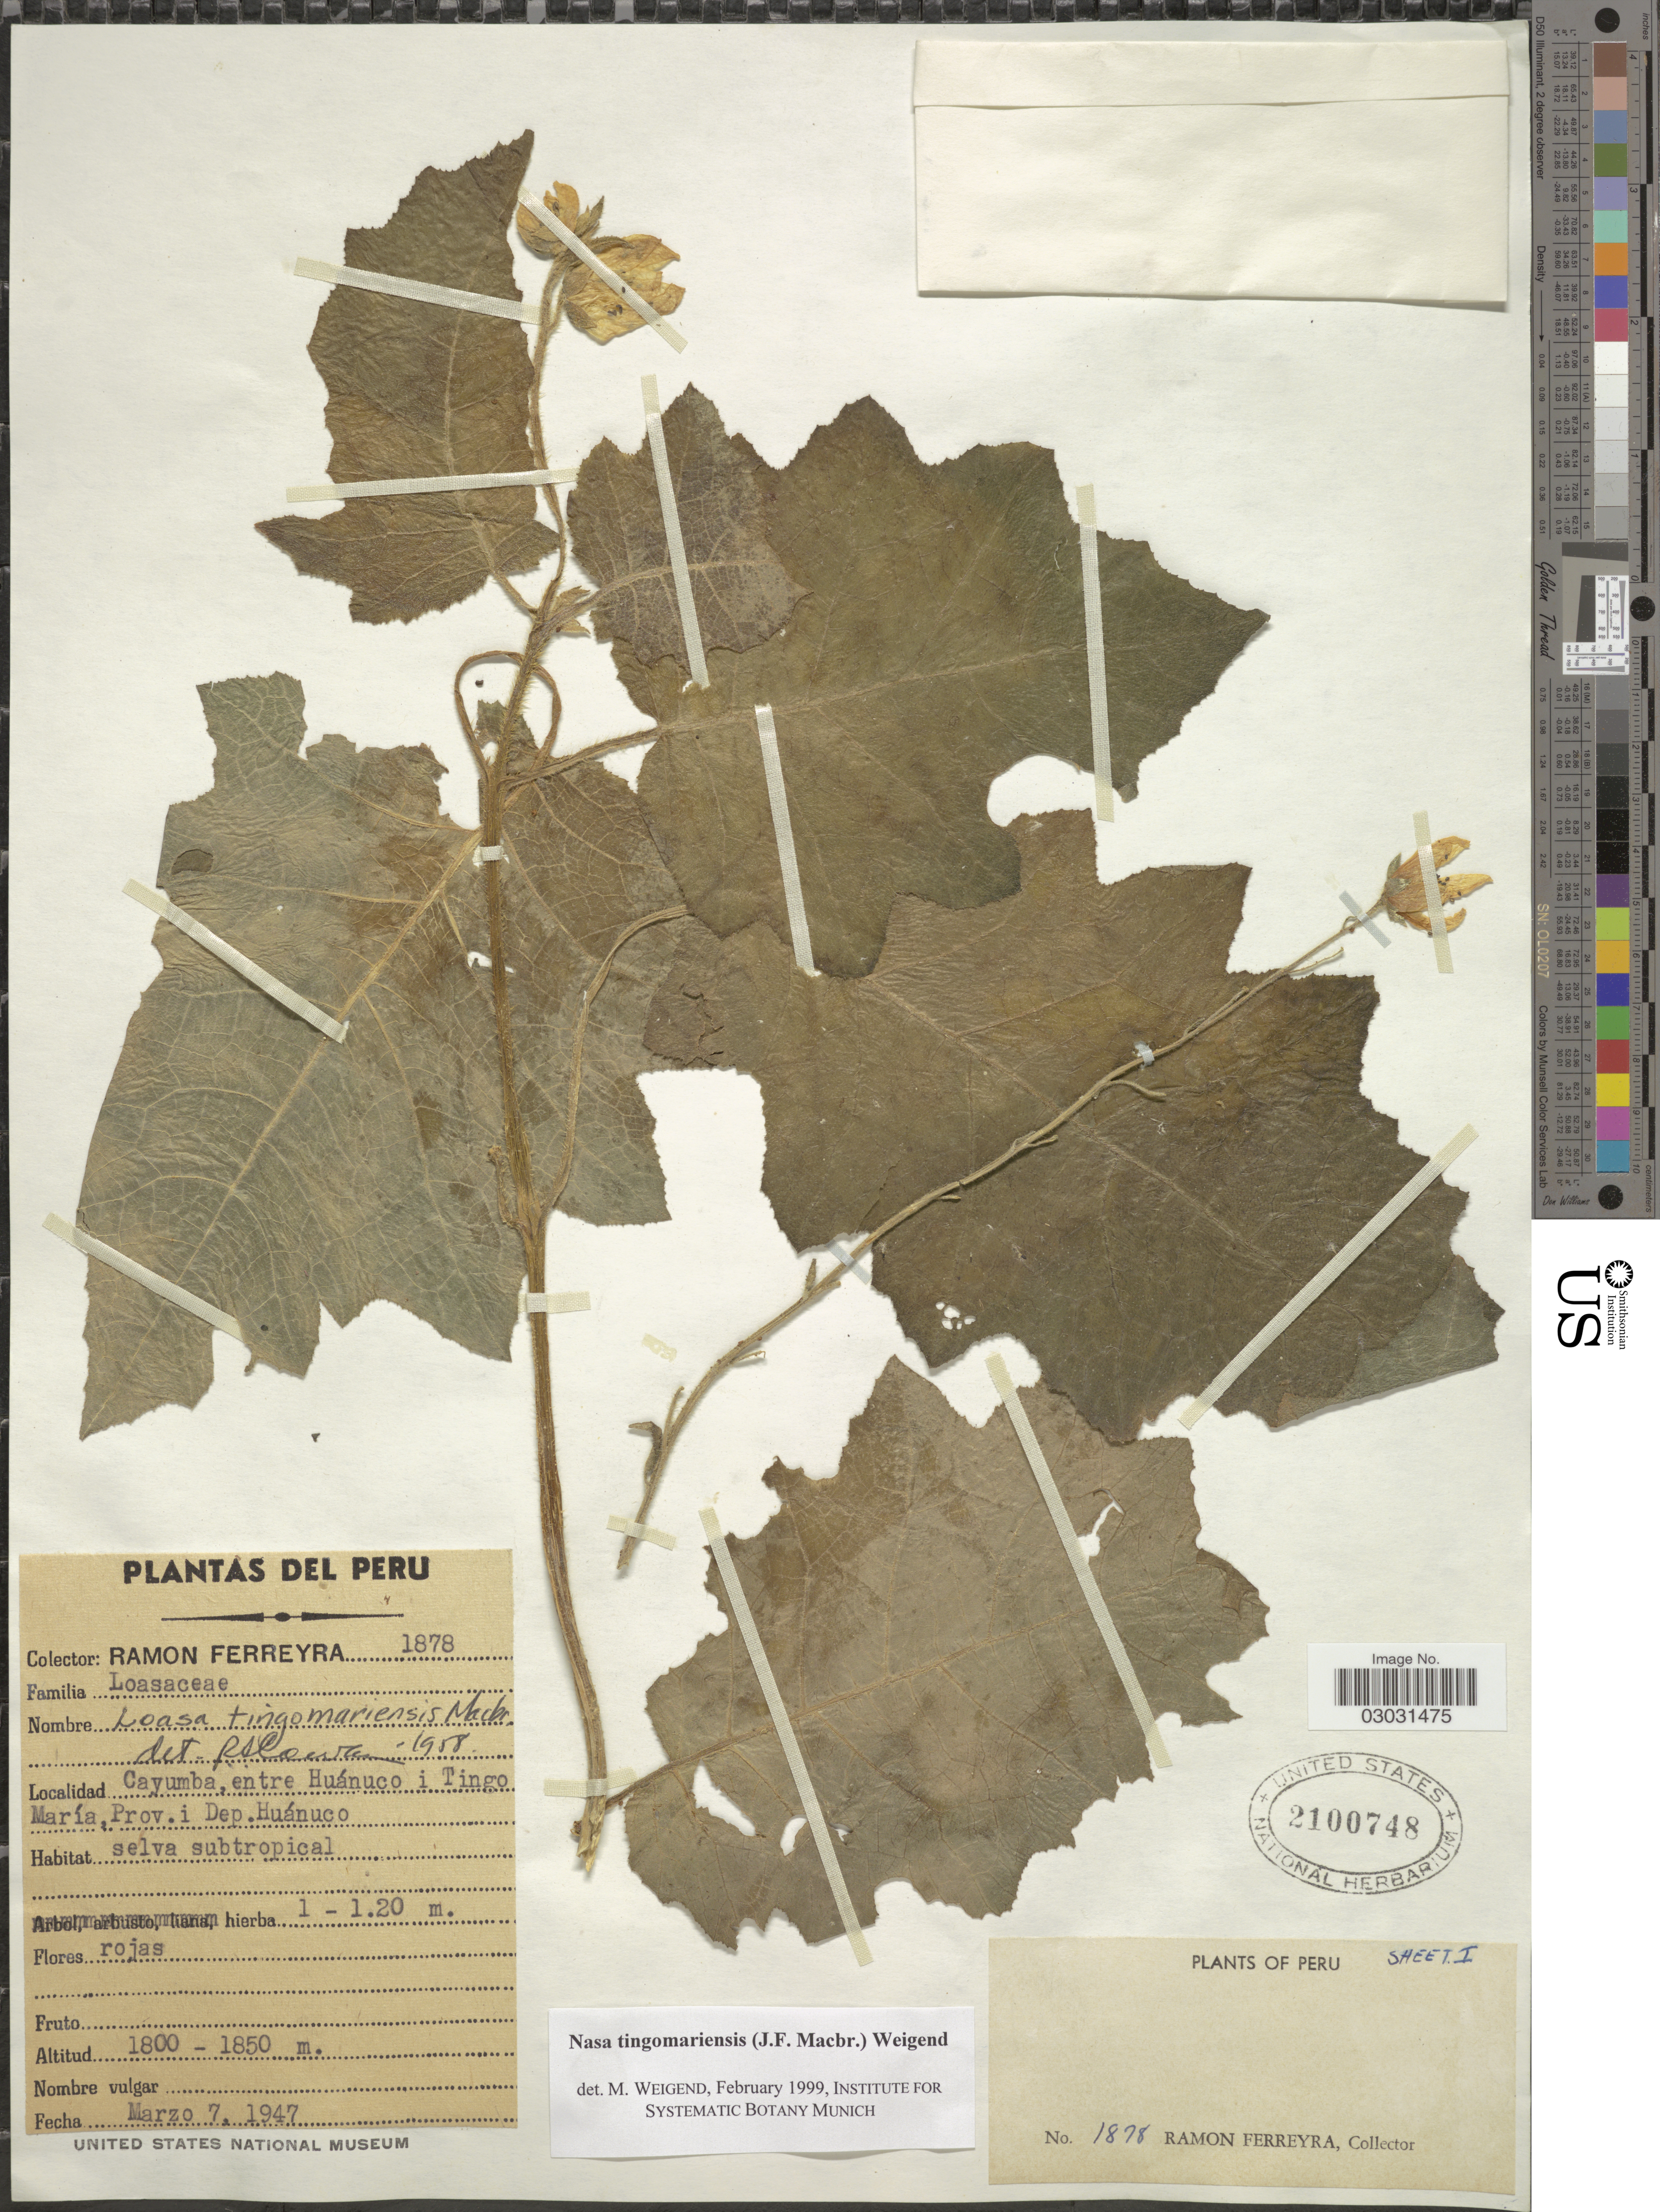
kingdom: Plantae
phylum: Tracheophyta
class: Magnoliopsida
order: Cornales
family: Loasaceae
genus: Nasa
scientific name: Nasa tingomariensis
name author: (J.F. Macbr.) Weigend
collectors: R. A. Ferreyra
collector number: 1878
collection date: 1947-03-07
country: Peru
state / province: Huánuco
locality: Cayumba, entre Huánuco i Tingo María, Prov. i Dep. Huánuco.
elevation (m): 1800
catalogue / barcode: US 2100748